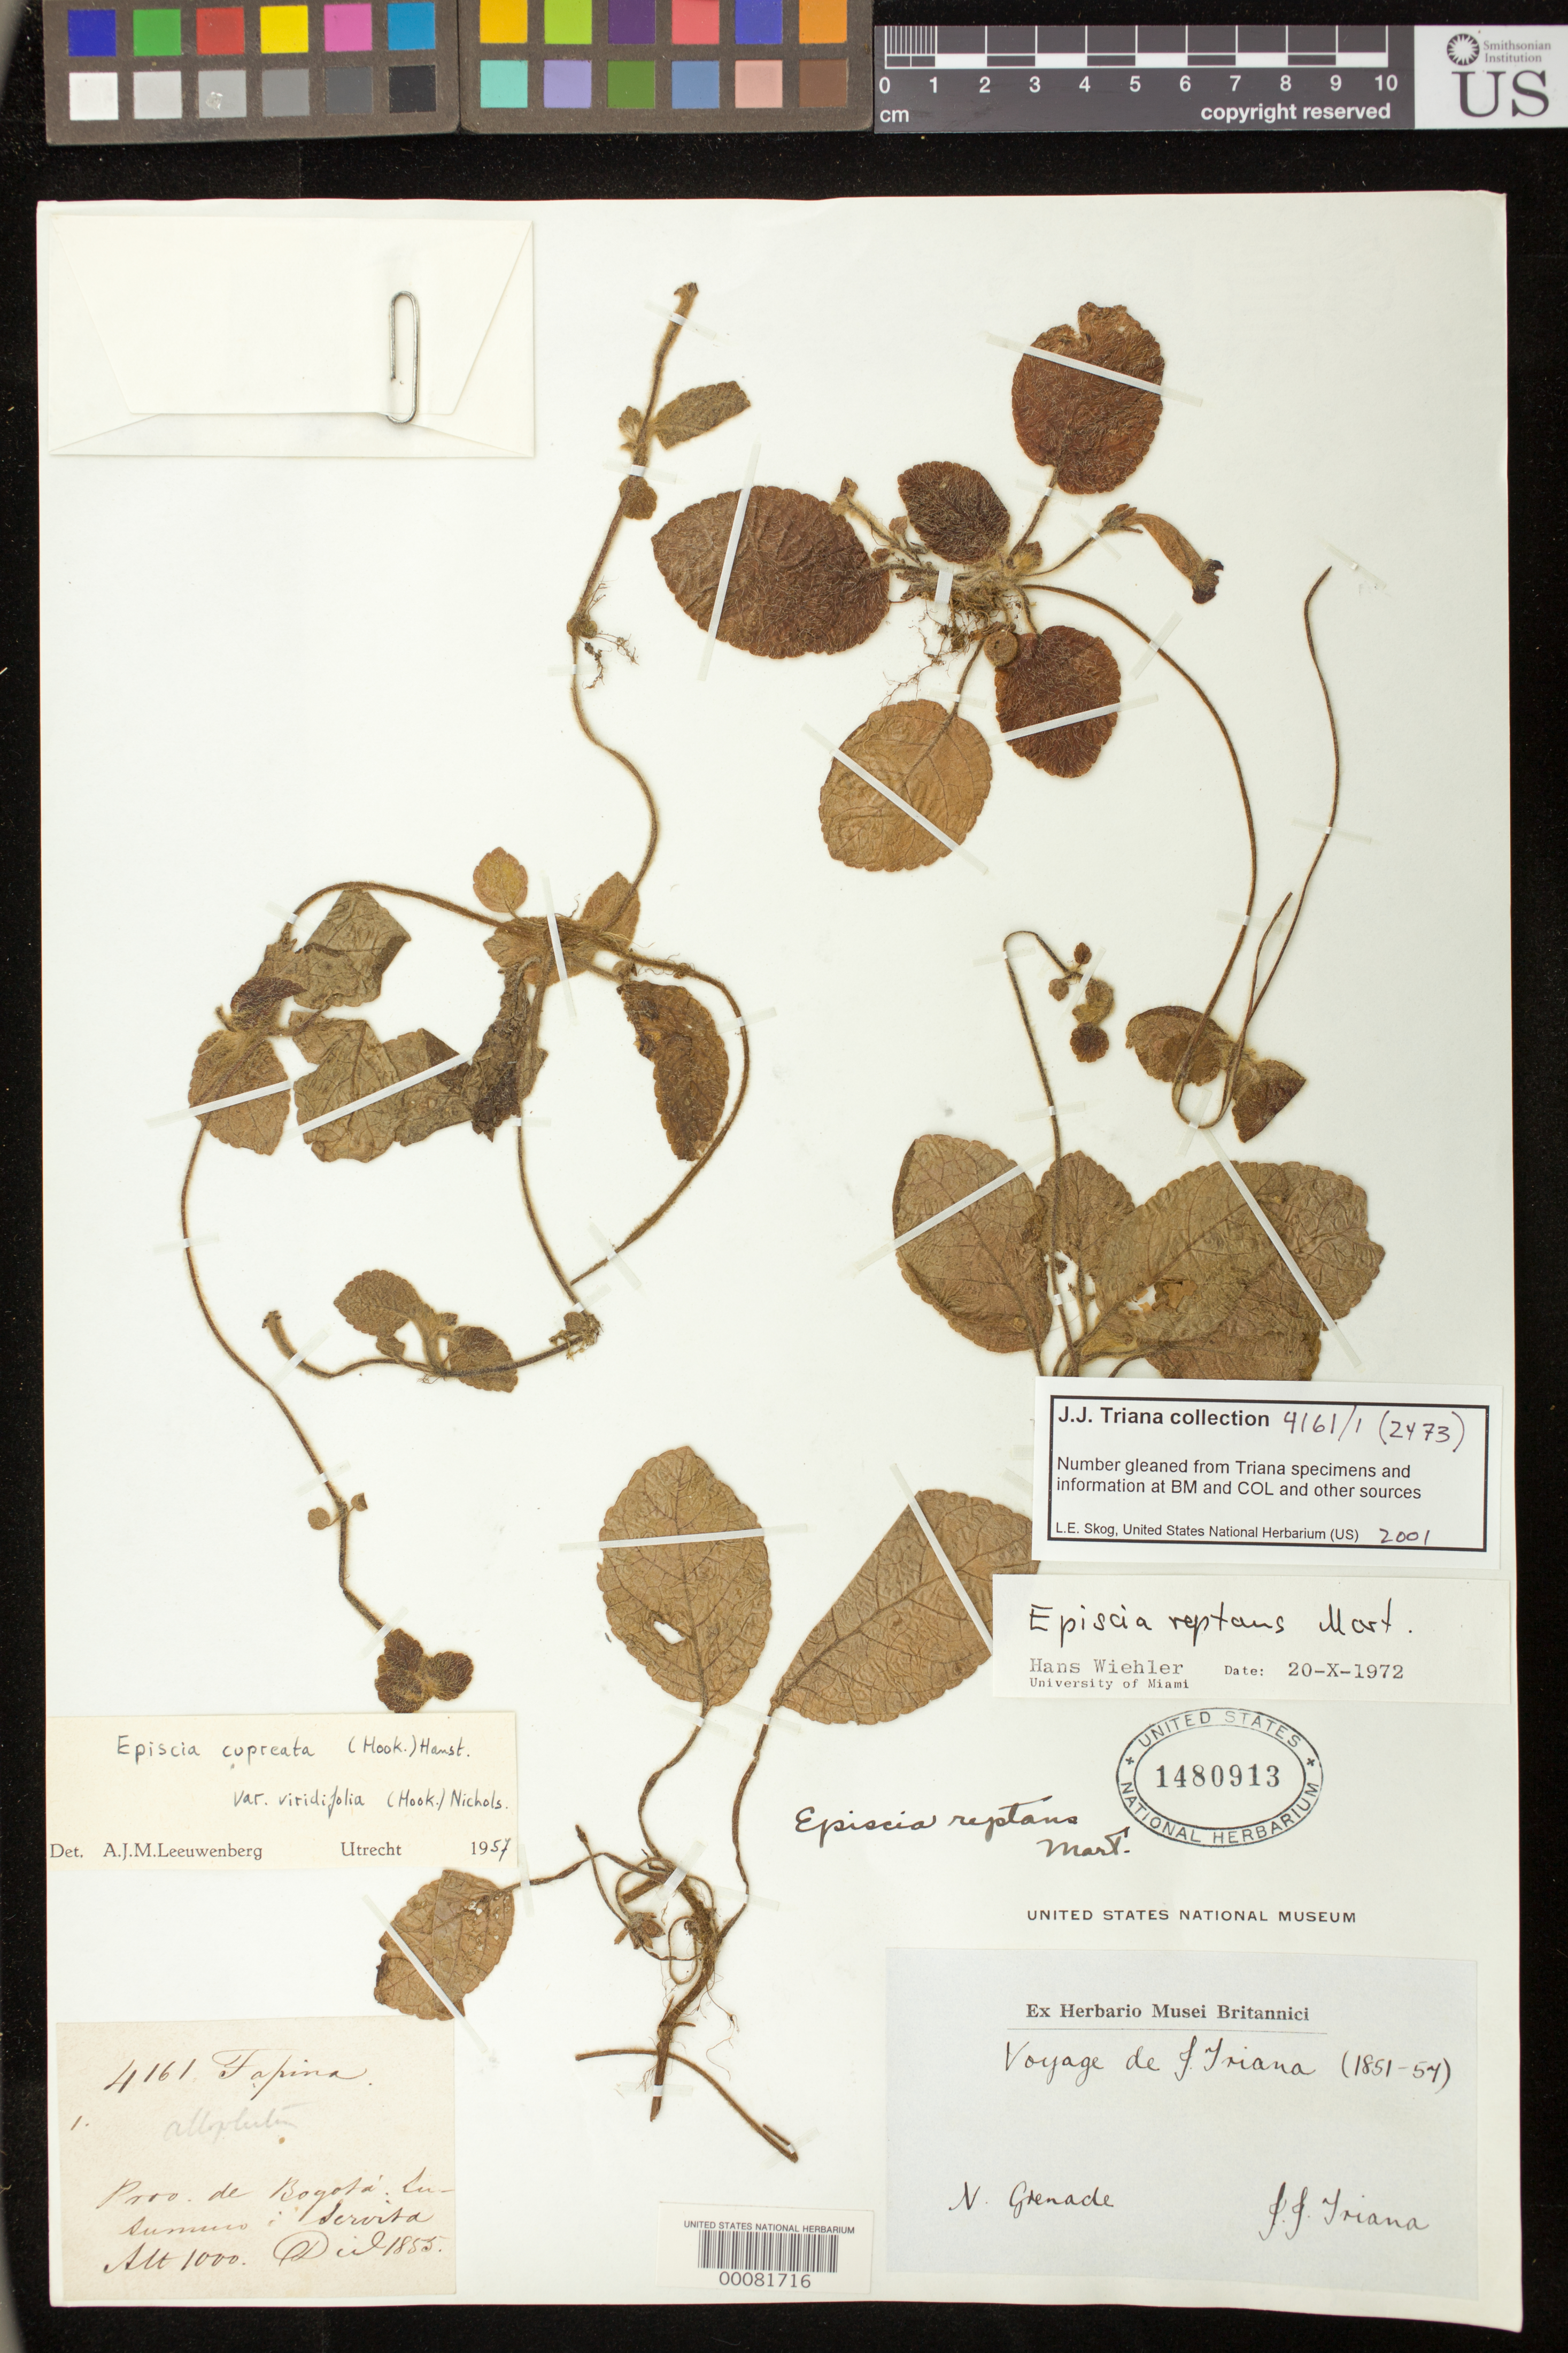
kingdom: Plantae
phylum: Tracheophyta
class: Magnoliopsida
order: Lamiales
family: Gesneriaceae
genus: Episcia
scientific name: Episcia reptans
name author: Mart.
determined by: Wiehler, H. J.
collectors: J. J. Triana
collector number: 4161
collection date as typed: Dec 1855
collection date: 1855-12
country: Colombia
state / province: Bogota D.C.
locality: N. Grenade, Prov. of Bogota, Dusumuco Servita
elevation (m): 1000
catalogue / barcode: US 1480913